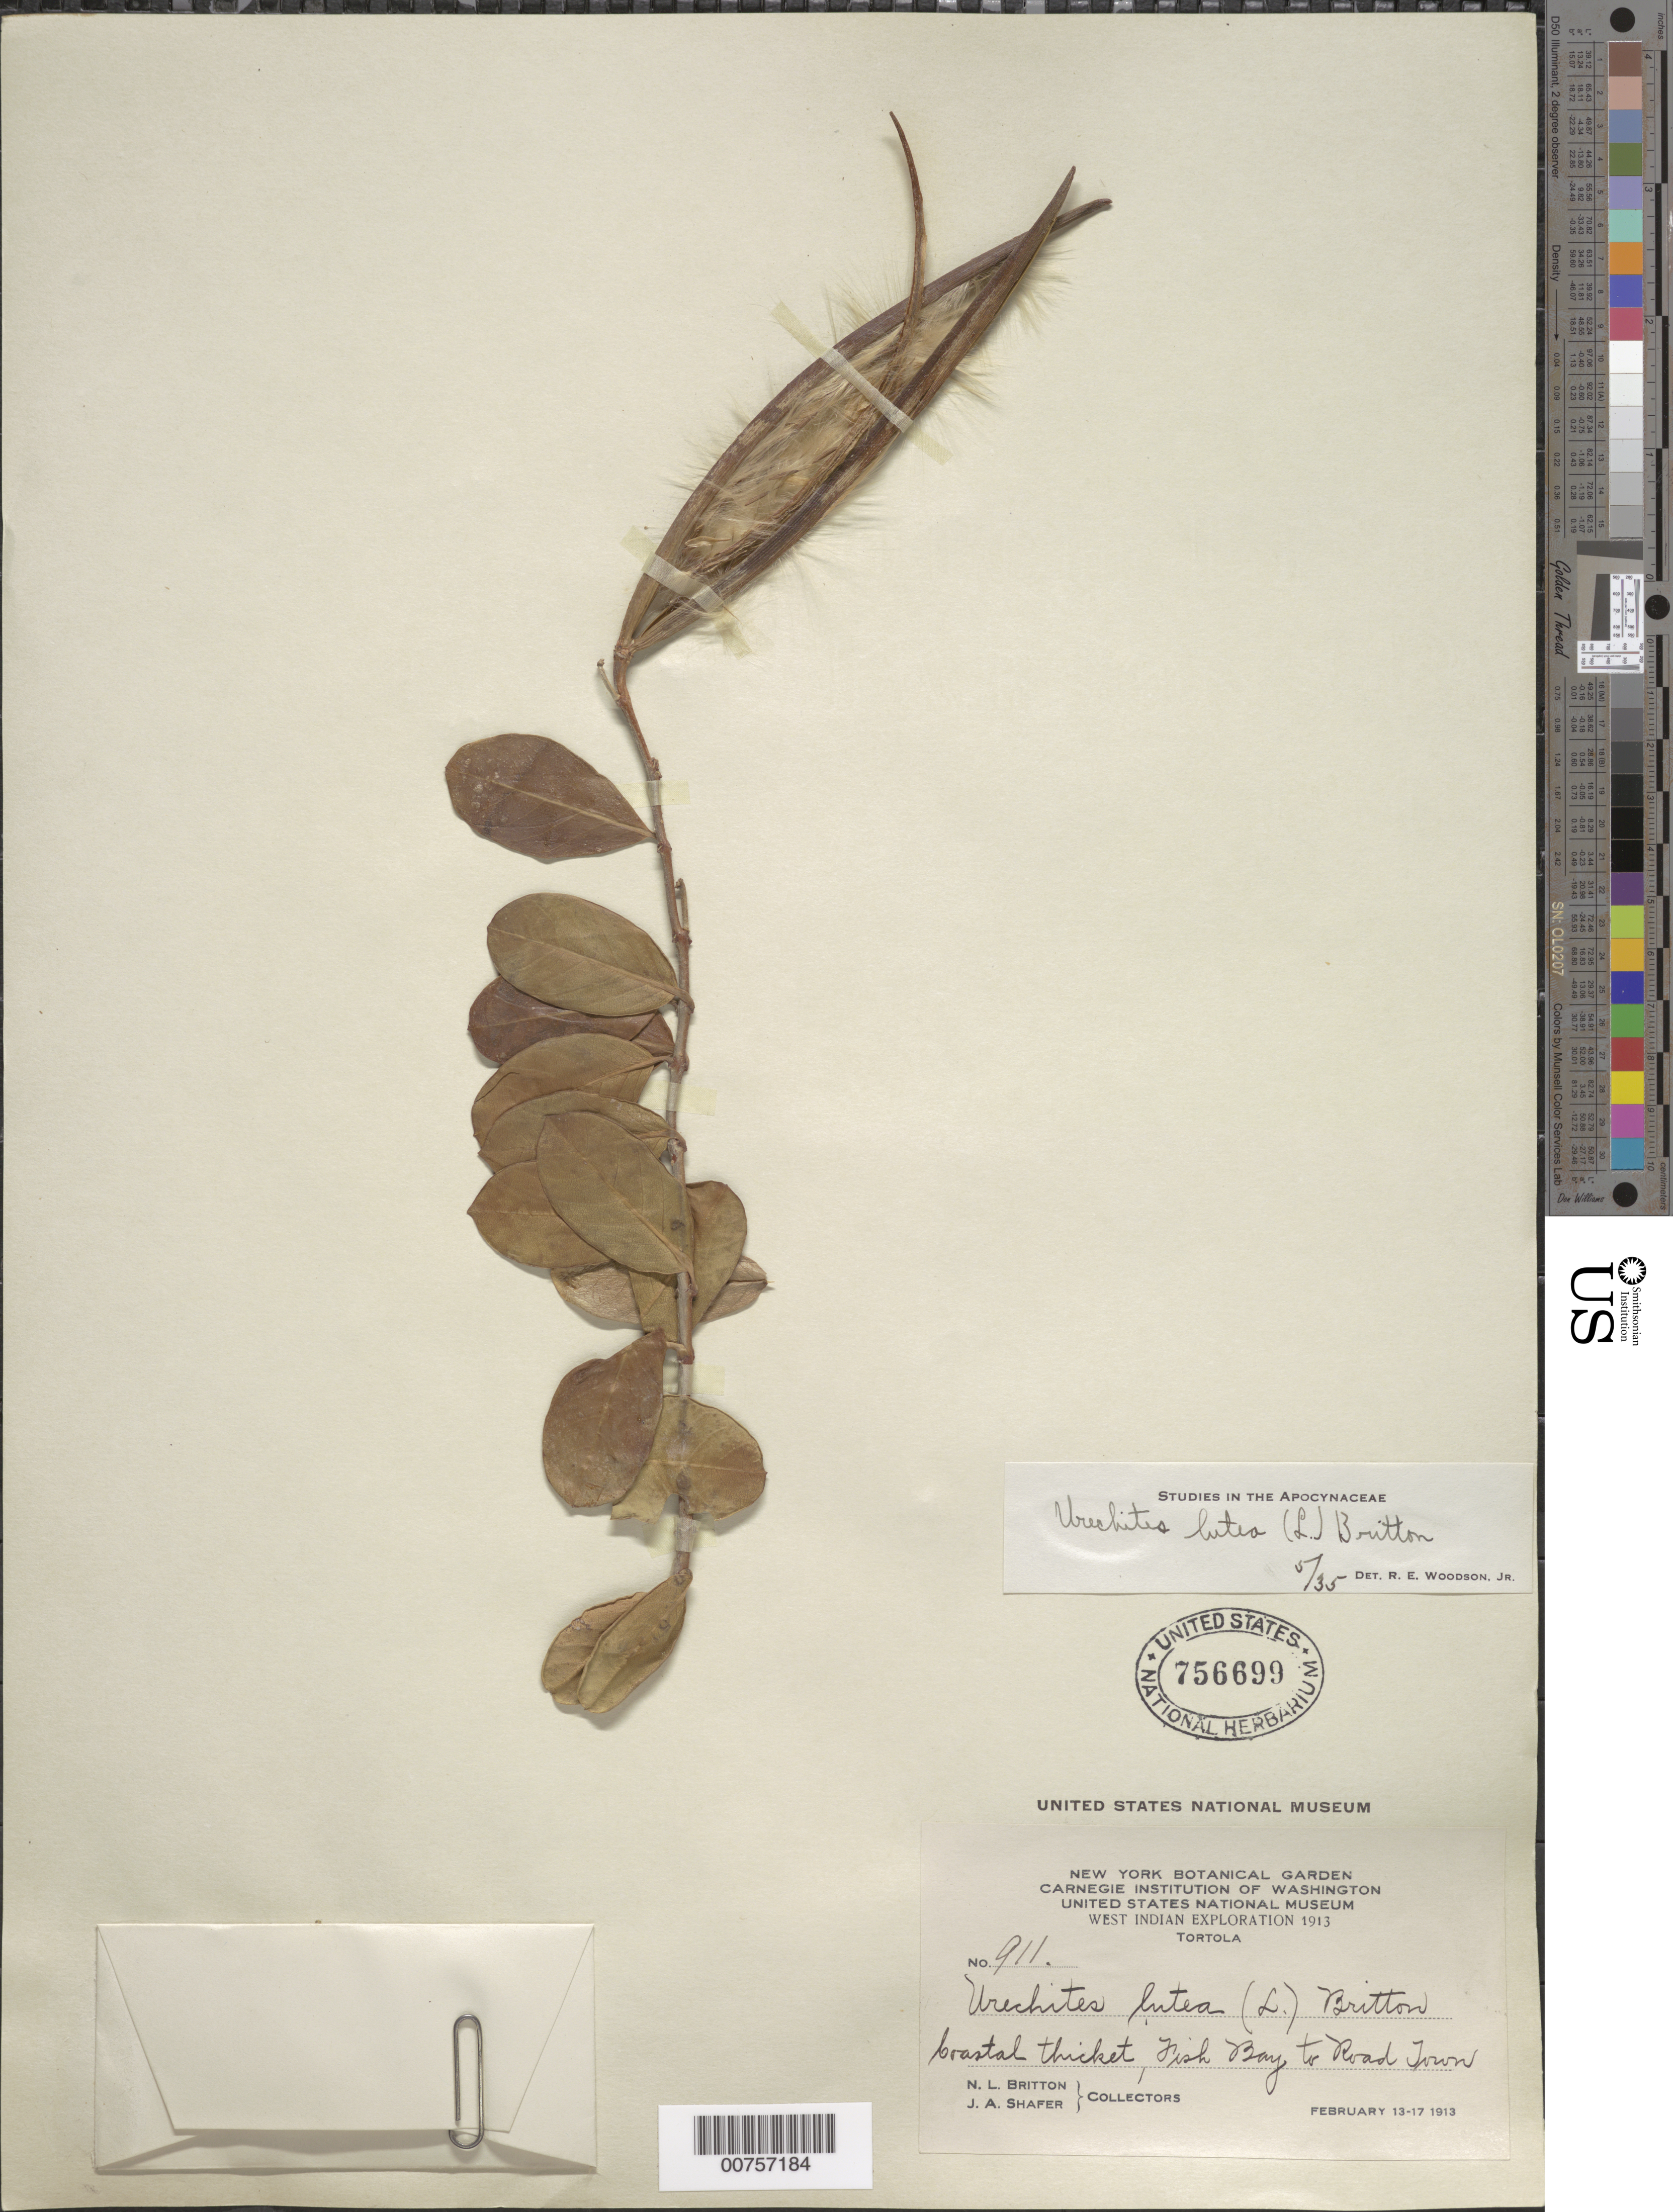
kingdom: Plantae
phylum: Tracheophyta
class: Magnoliopsida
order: Gentianales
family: Apocynaceae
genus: Pentalinon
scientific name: Pentalinon luteum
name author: (L.) B.F. Hansen & Wunderlin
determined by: Woodson, R. E., Jr.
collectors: N. Britton & J. A. Shafer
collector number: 911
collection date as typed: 13 Feb 1913 to 17 Feb 1913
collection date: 1913-02-13/1913-02-17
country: British Virgin Islands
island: Tortola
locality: Fish Bay to Road Town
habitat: Coastal thicket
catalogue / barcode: US 756699